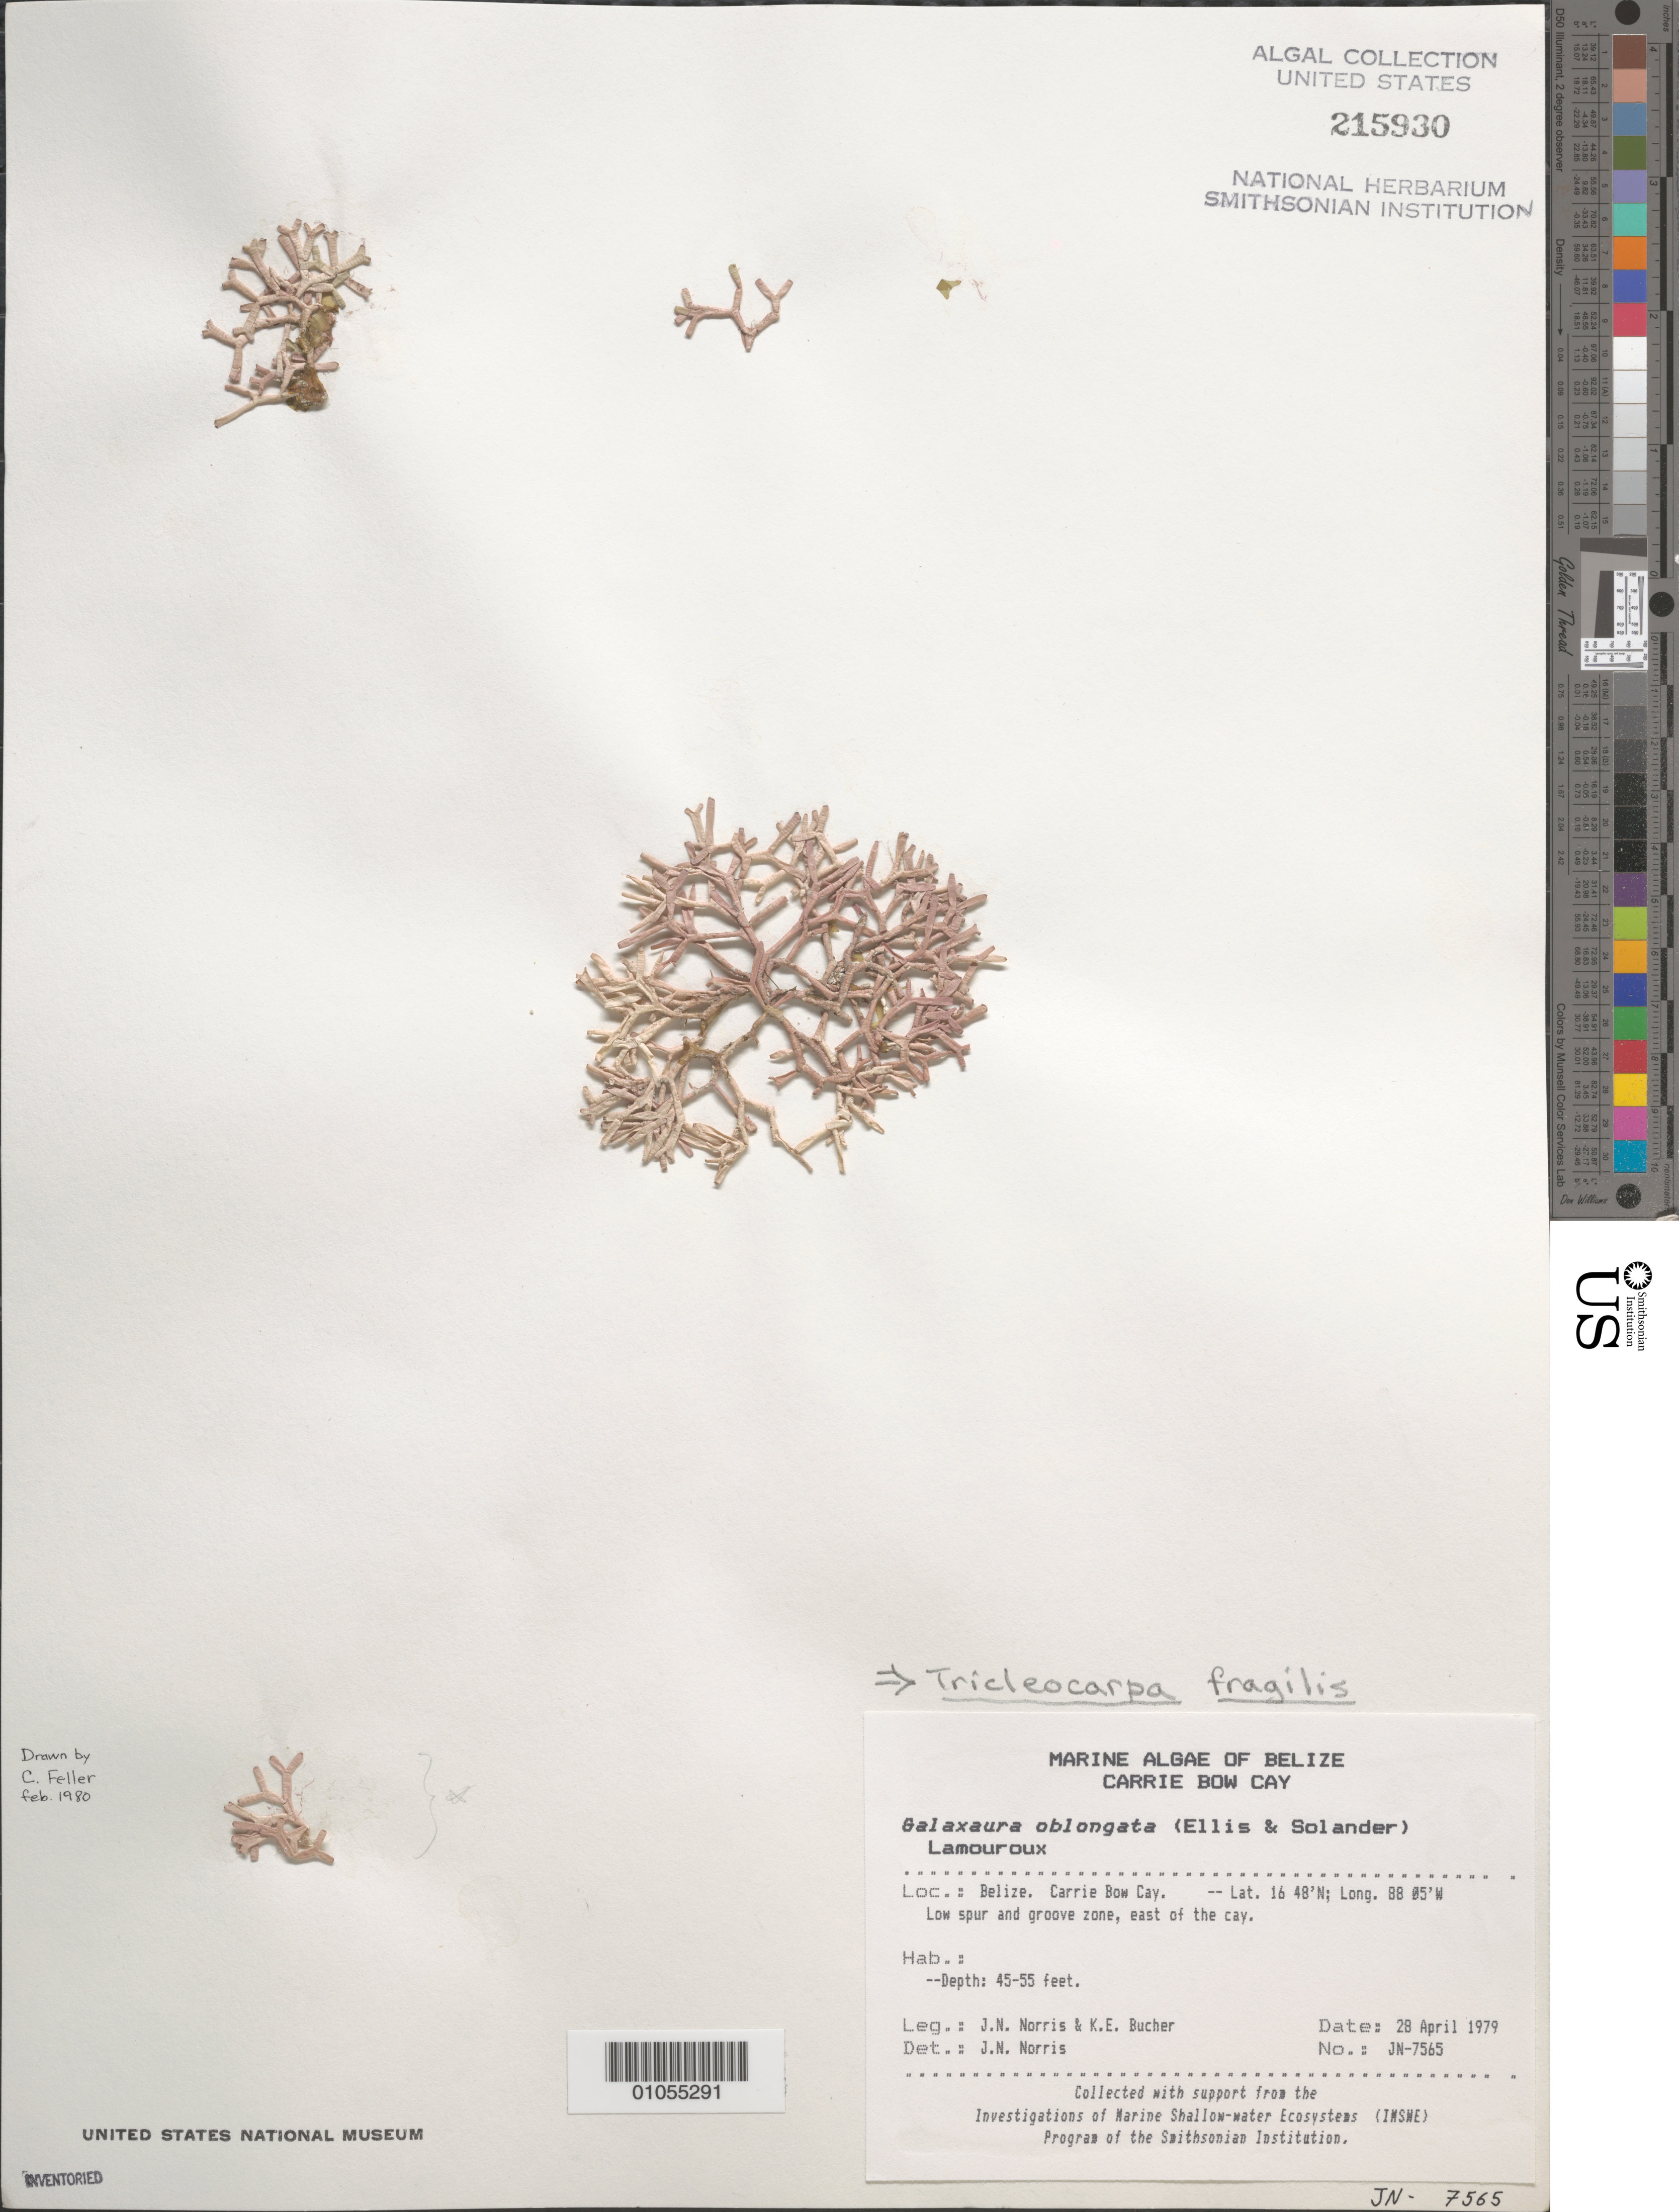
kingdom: Plantae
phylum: Rhodophyta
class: Florideophyceae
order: Nemaliales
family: Galaxauraceae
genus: Tricleocarpa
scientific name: Tricleocarpa fragilis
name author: (L.) Huisman & R.A. Towns.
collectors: J. N. Norris & K. E. Bucher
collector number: JN-7565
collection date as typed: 28 Apr 1979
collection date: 1979-04-28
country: Belize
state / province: Stann Creek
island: Carrie Bow Cay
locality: East of Carrie Bow Cay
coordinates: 16 48'N, 88 05'W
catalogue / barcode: US 215930